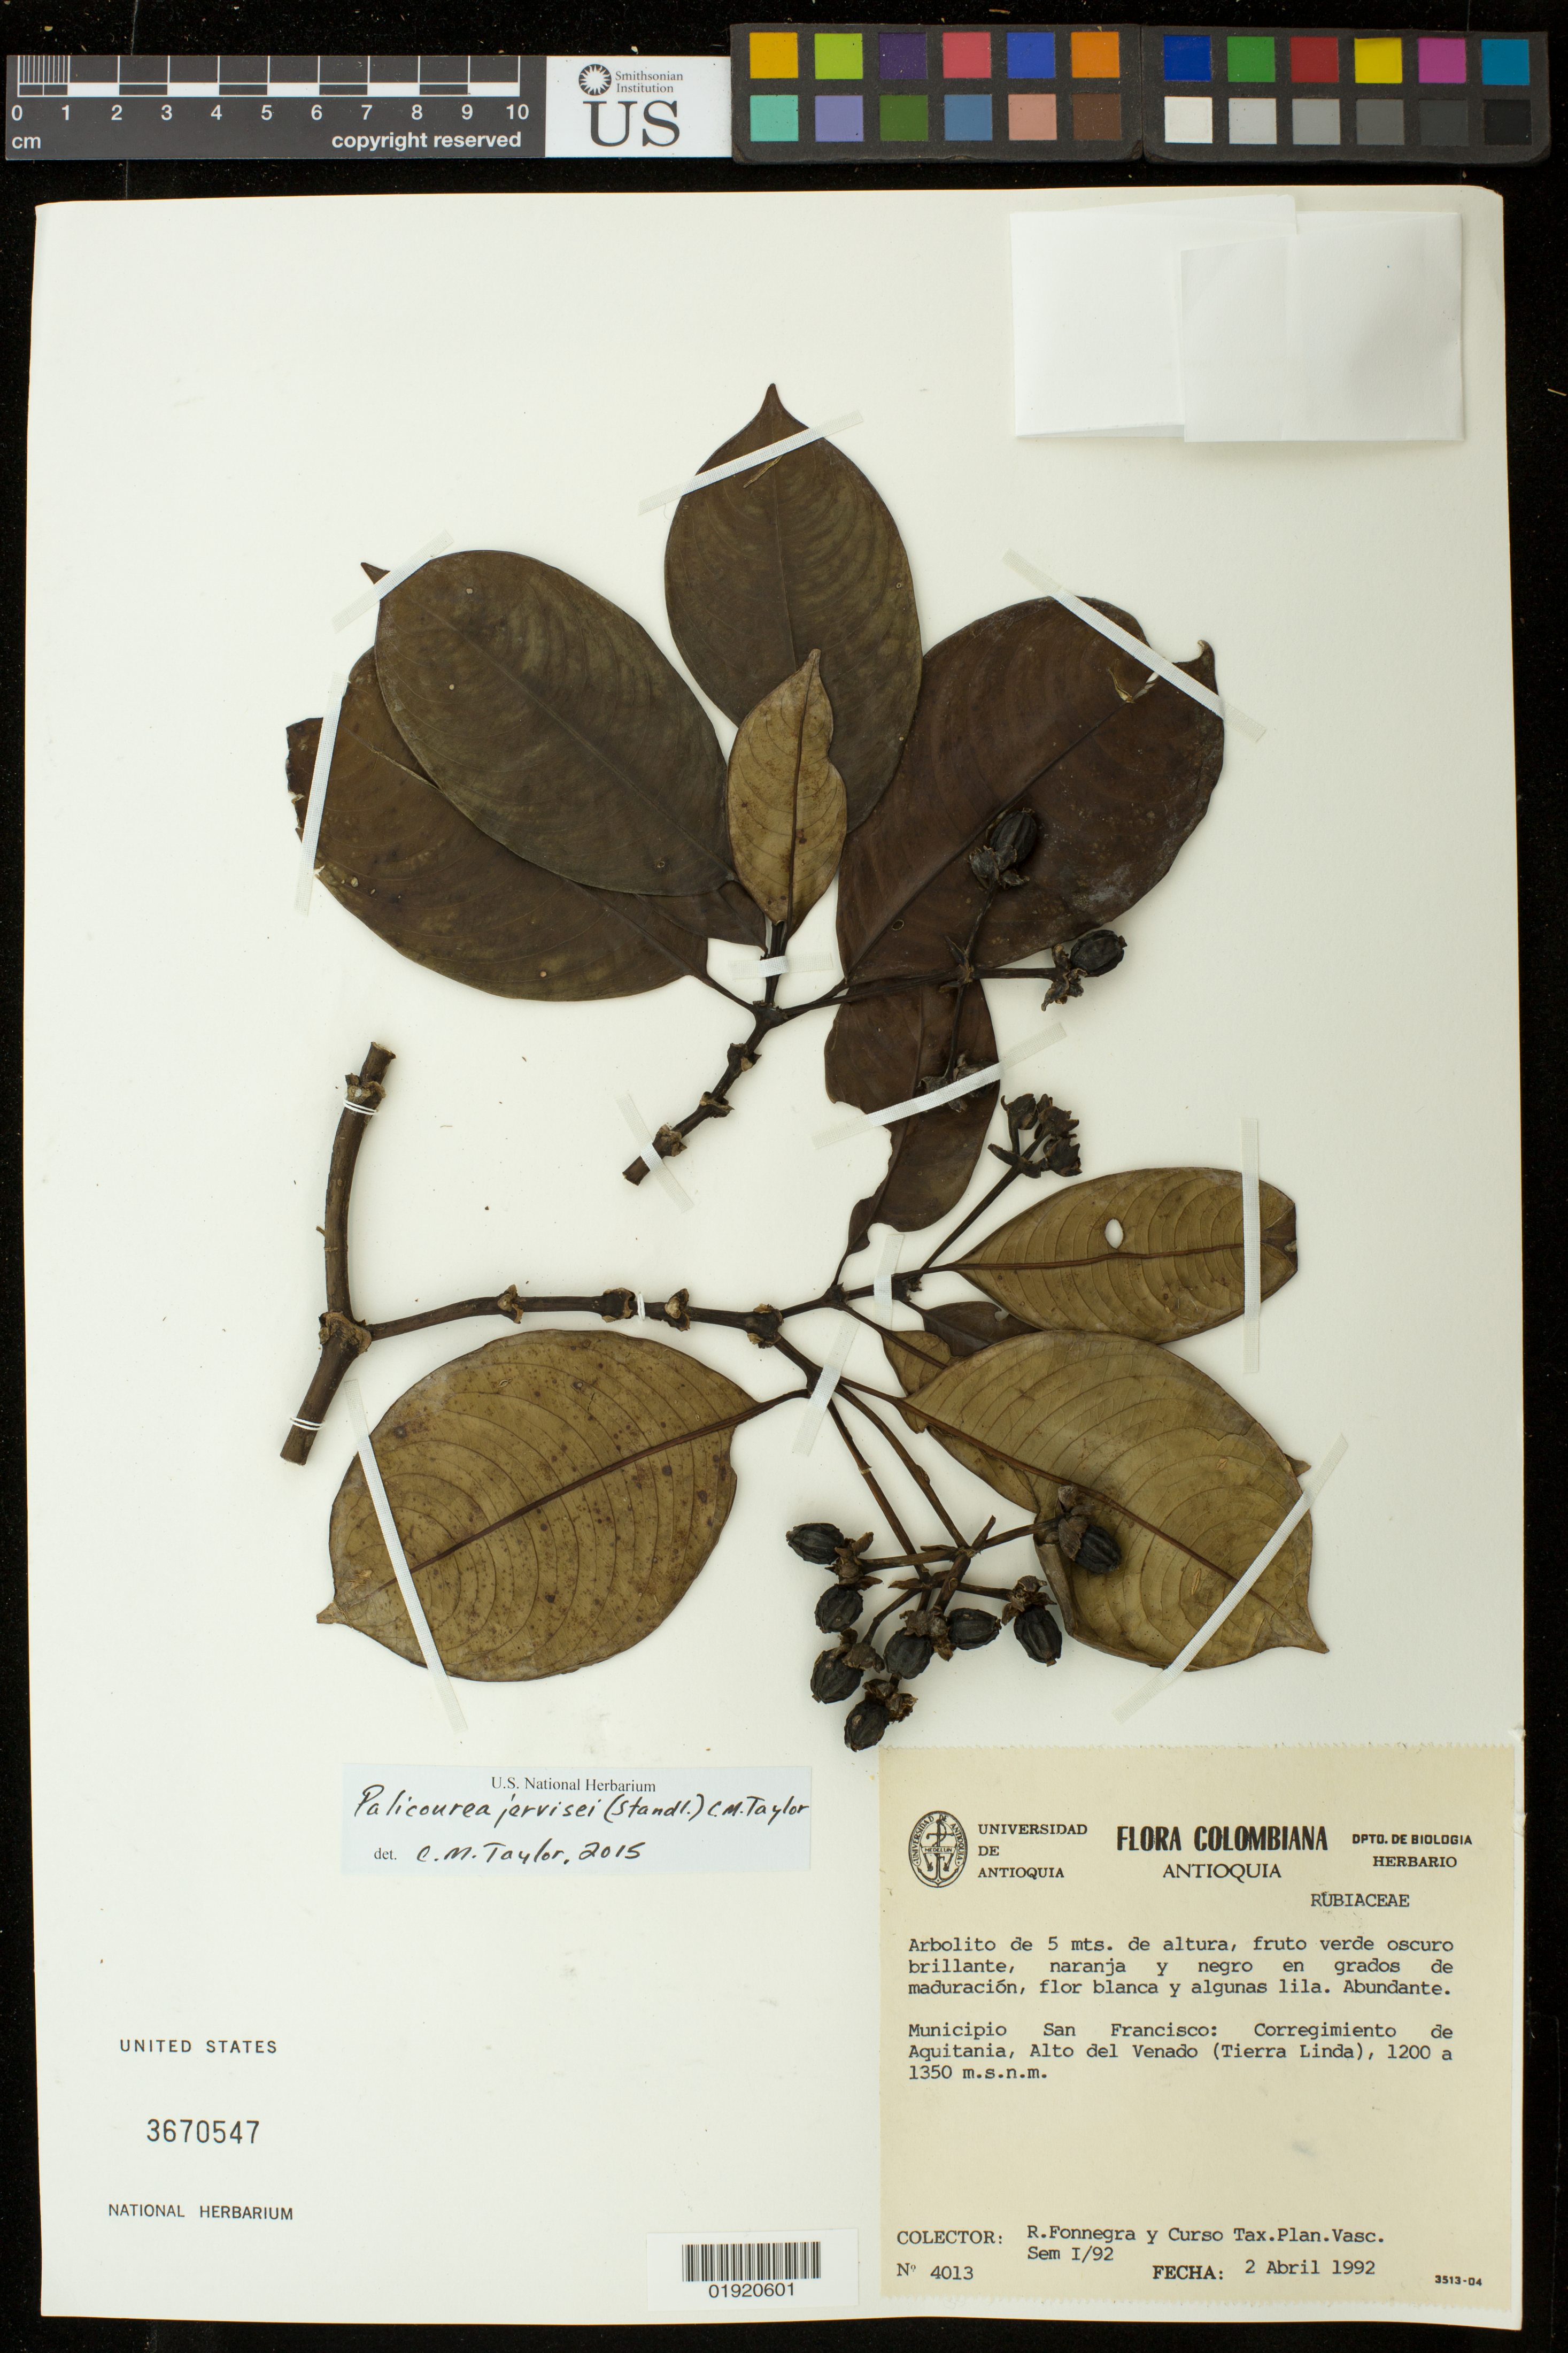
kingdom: Plantae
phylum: Tracheophyta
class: Magnoliopsida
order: Gentianales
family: Rubiaceae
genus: Palicourea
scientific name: Palicourea jervisei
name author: (Standl.) C.M. Taylor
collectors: R. Fonnegra & Curso Tax. Plant. Vasc.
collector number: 4013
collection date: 1992-04-02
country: Colombia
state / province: Antioquia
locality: Colombia. Antioquia. Municipio de San Francisco: Corregimiento de Aquitania, Alto del Venado (Tierra Linda).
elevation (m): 1200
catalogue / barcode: US 3670547